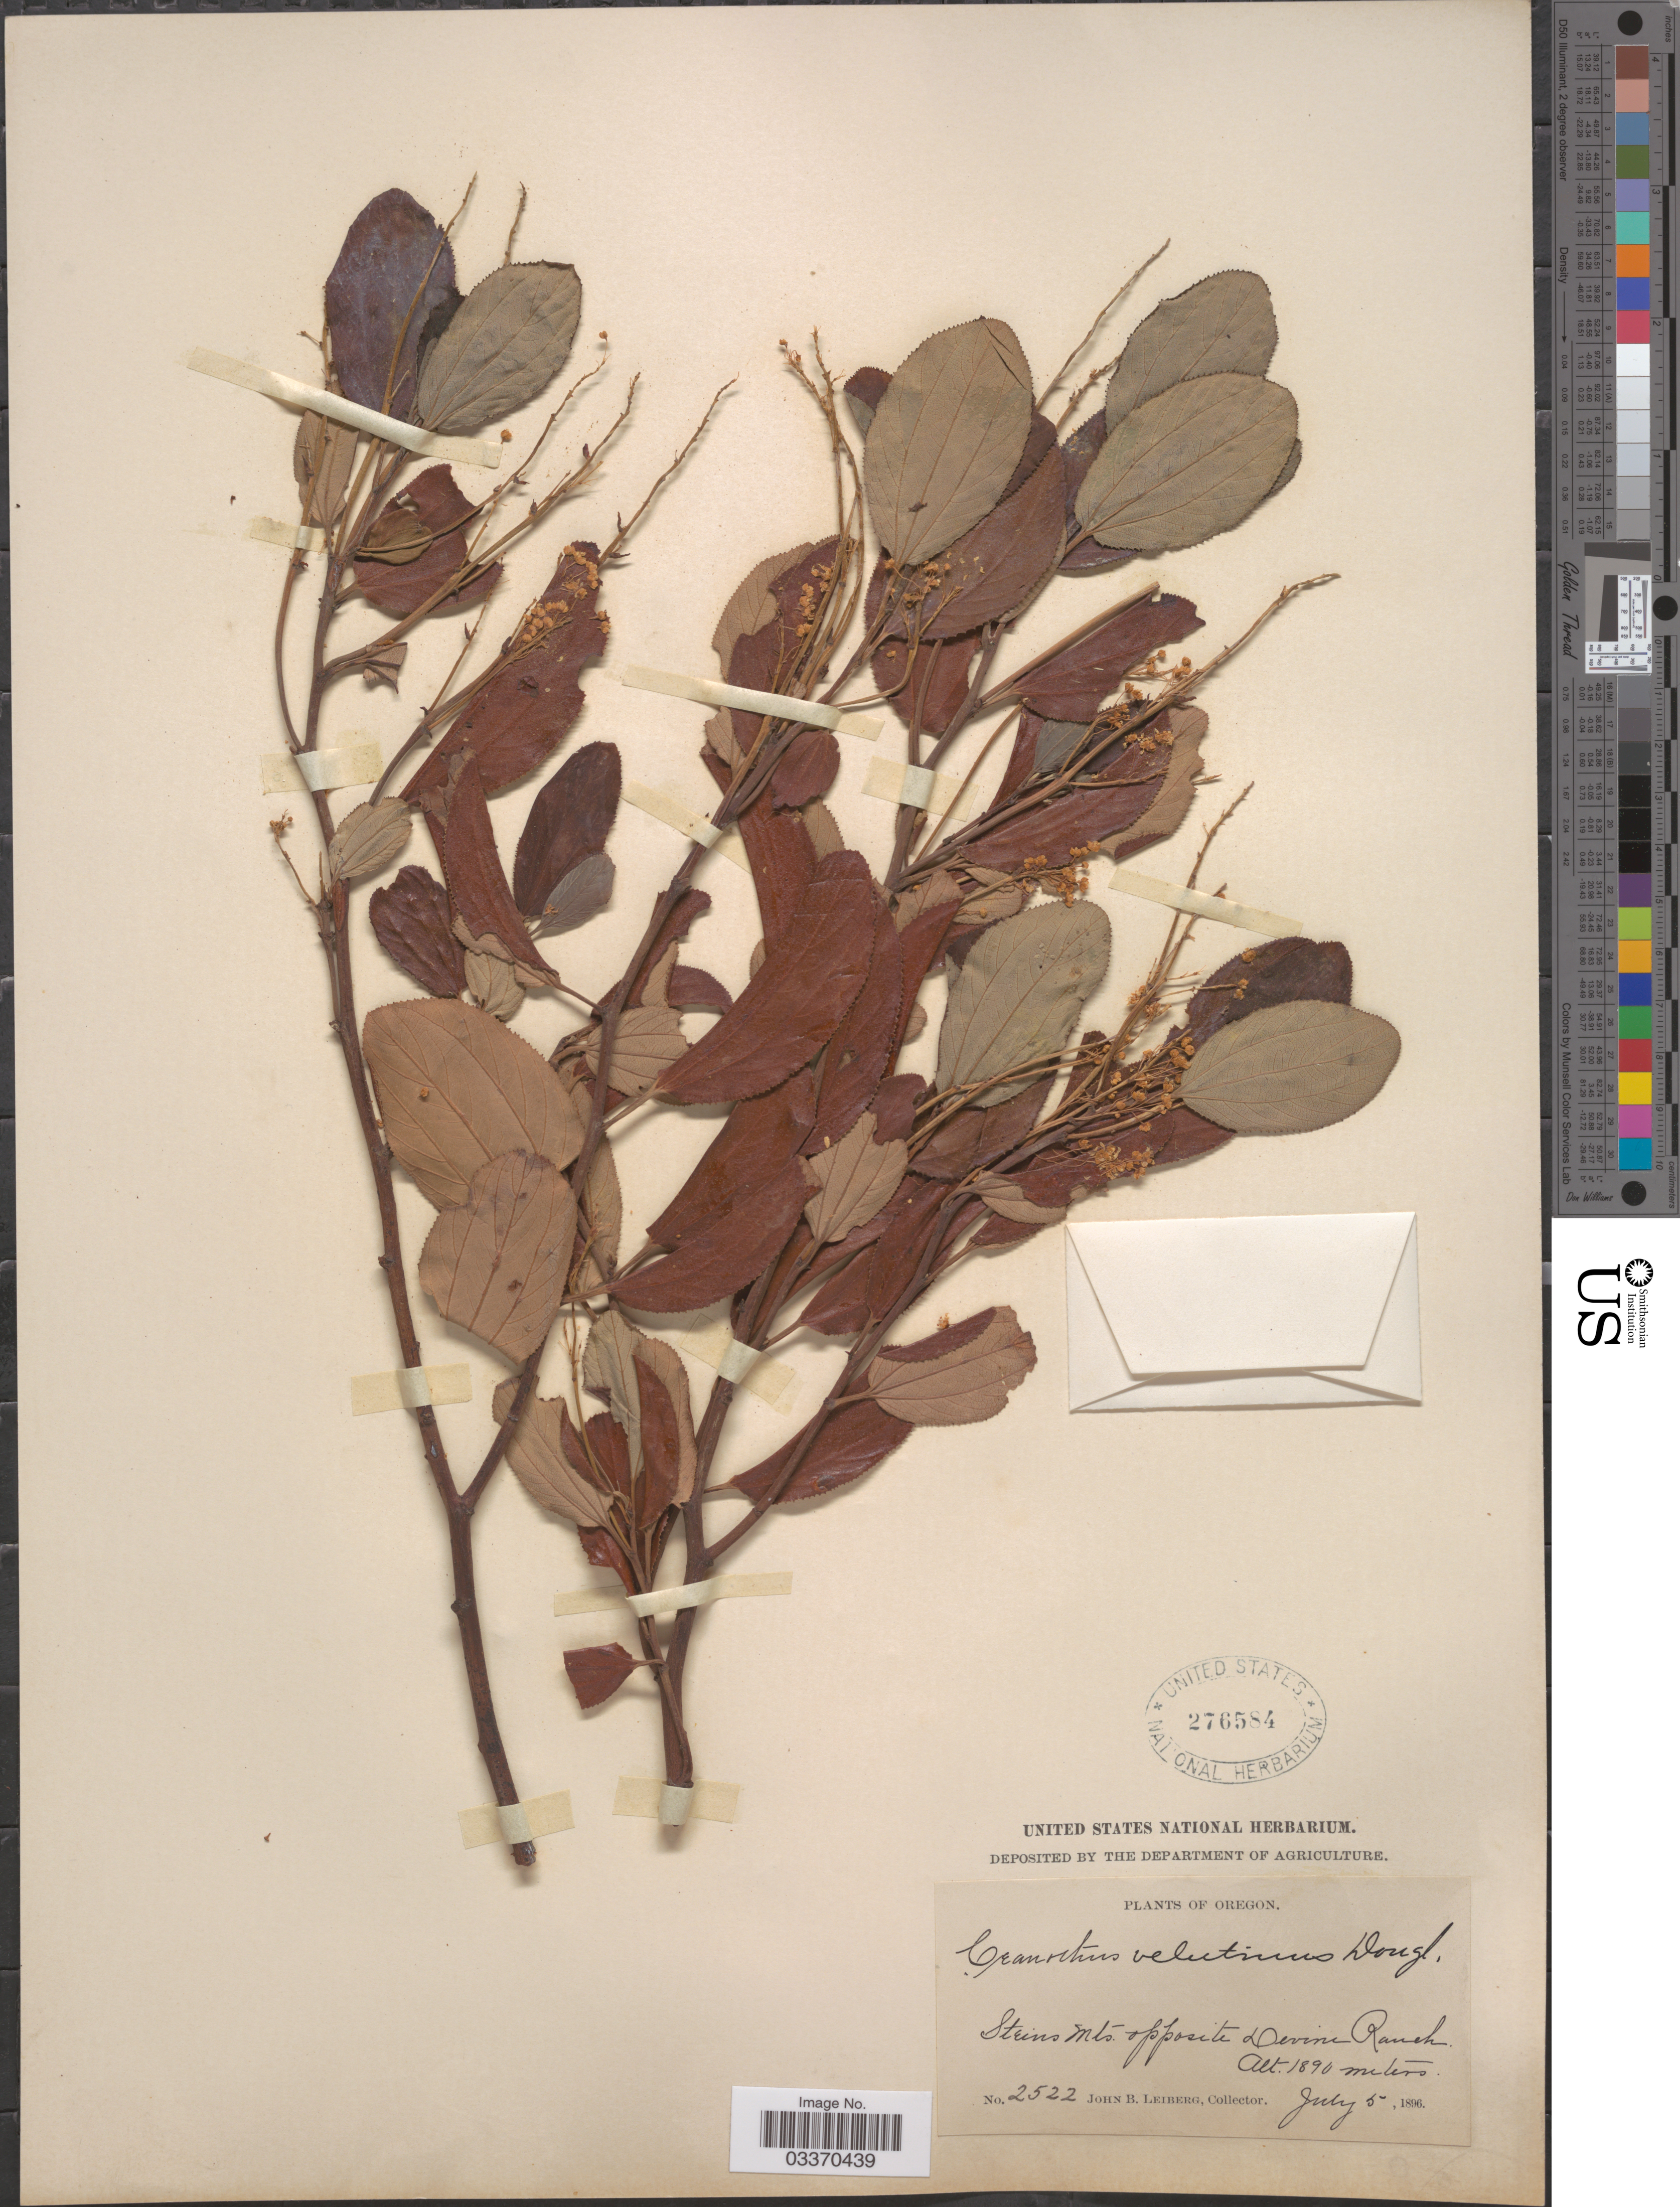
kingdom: Plantae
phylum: Tracheophyta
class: Magnoliopsida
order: Rosales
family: Rhamnaceae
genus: Ceanothus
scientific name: Ceanothus velutinus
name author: Douglas ex Hook.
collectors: J. Leiberg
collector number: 2522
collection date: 1896-07-05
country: United States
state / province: Oregon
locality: Steins Mts. opposite Devine Ranch.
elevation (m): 1890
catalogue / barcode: US 276584